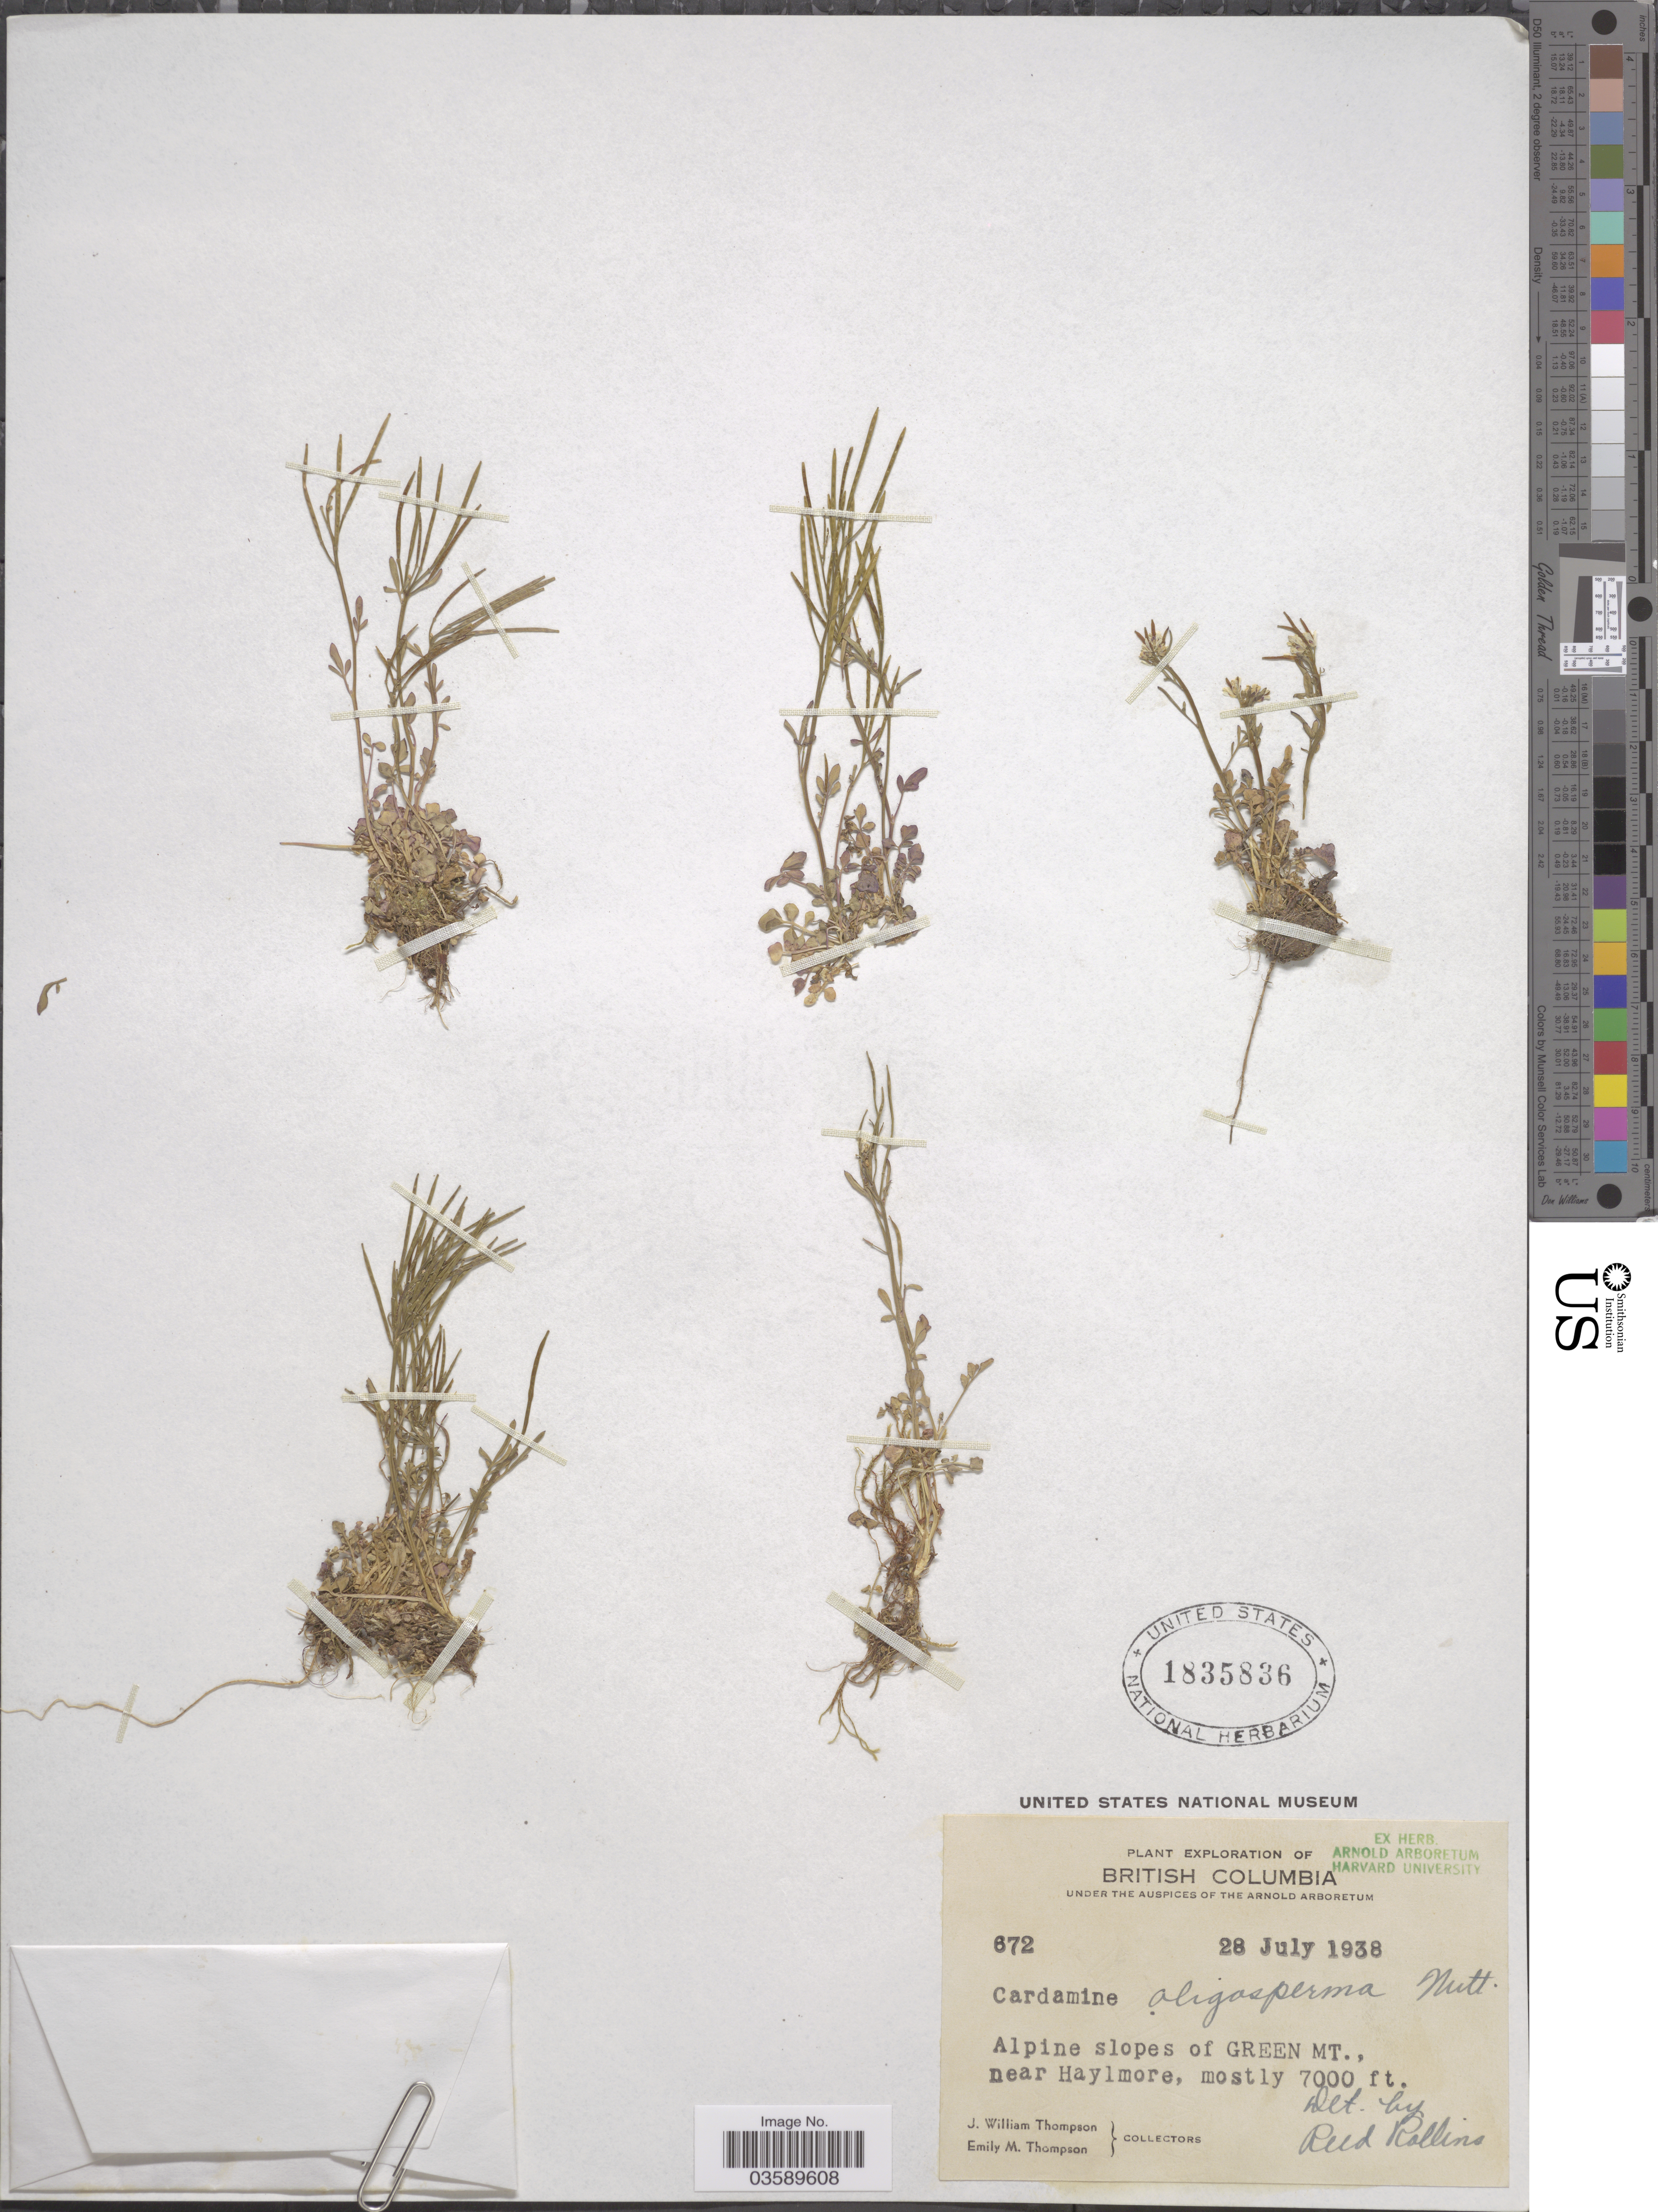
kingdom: Plantae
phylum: Tracheophyta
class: Magnoliopsida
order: Brassicales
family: Brassicaceae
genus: Cardamine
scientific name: Cardamine oligosperma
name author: Nutt.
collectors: J. W. Thompson & E. M. Thompson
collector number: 672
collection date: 1938-07-28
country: Canada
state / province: British Columbia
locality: Alpine slopes of Green Mt., near Haylmore.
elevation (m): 213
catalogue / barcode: US 1835836